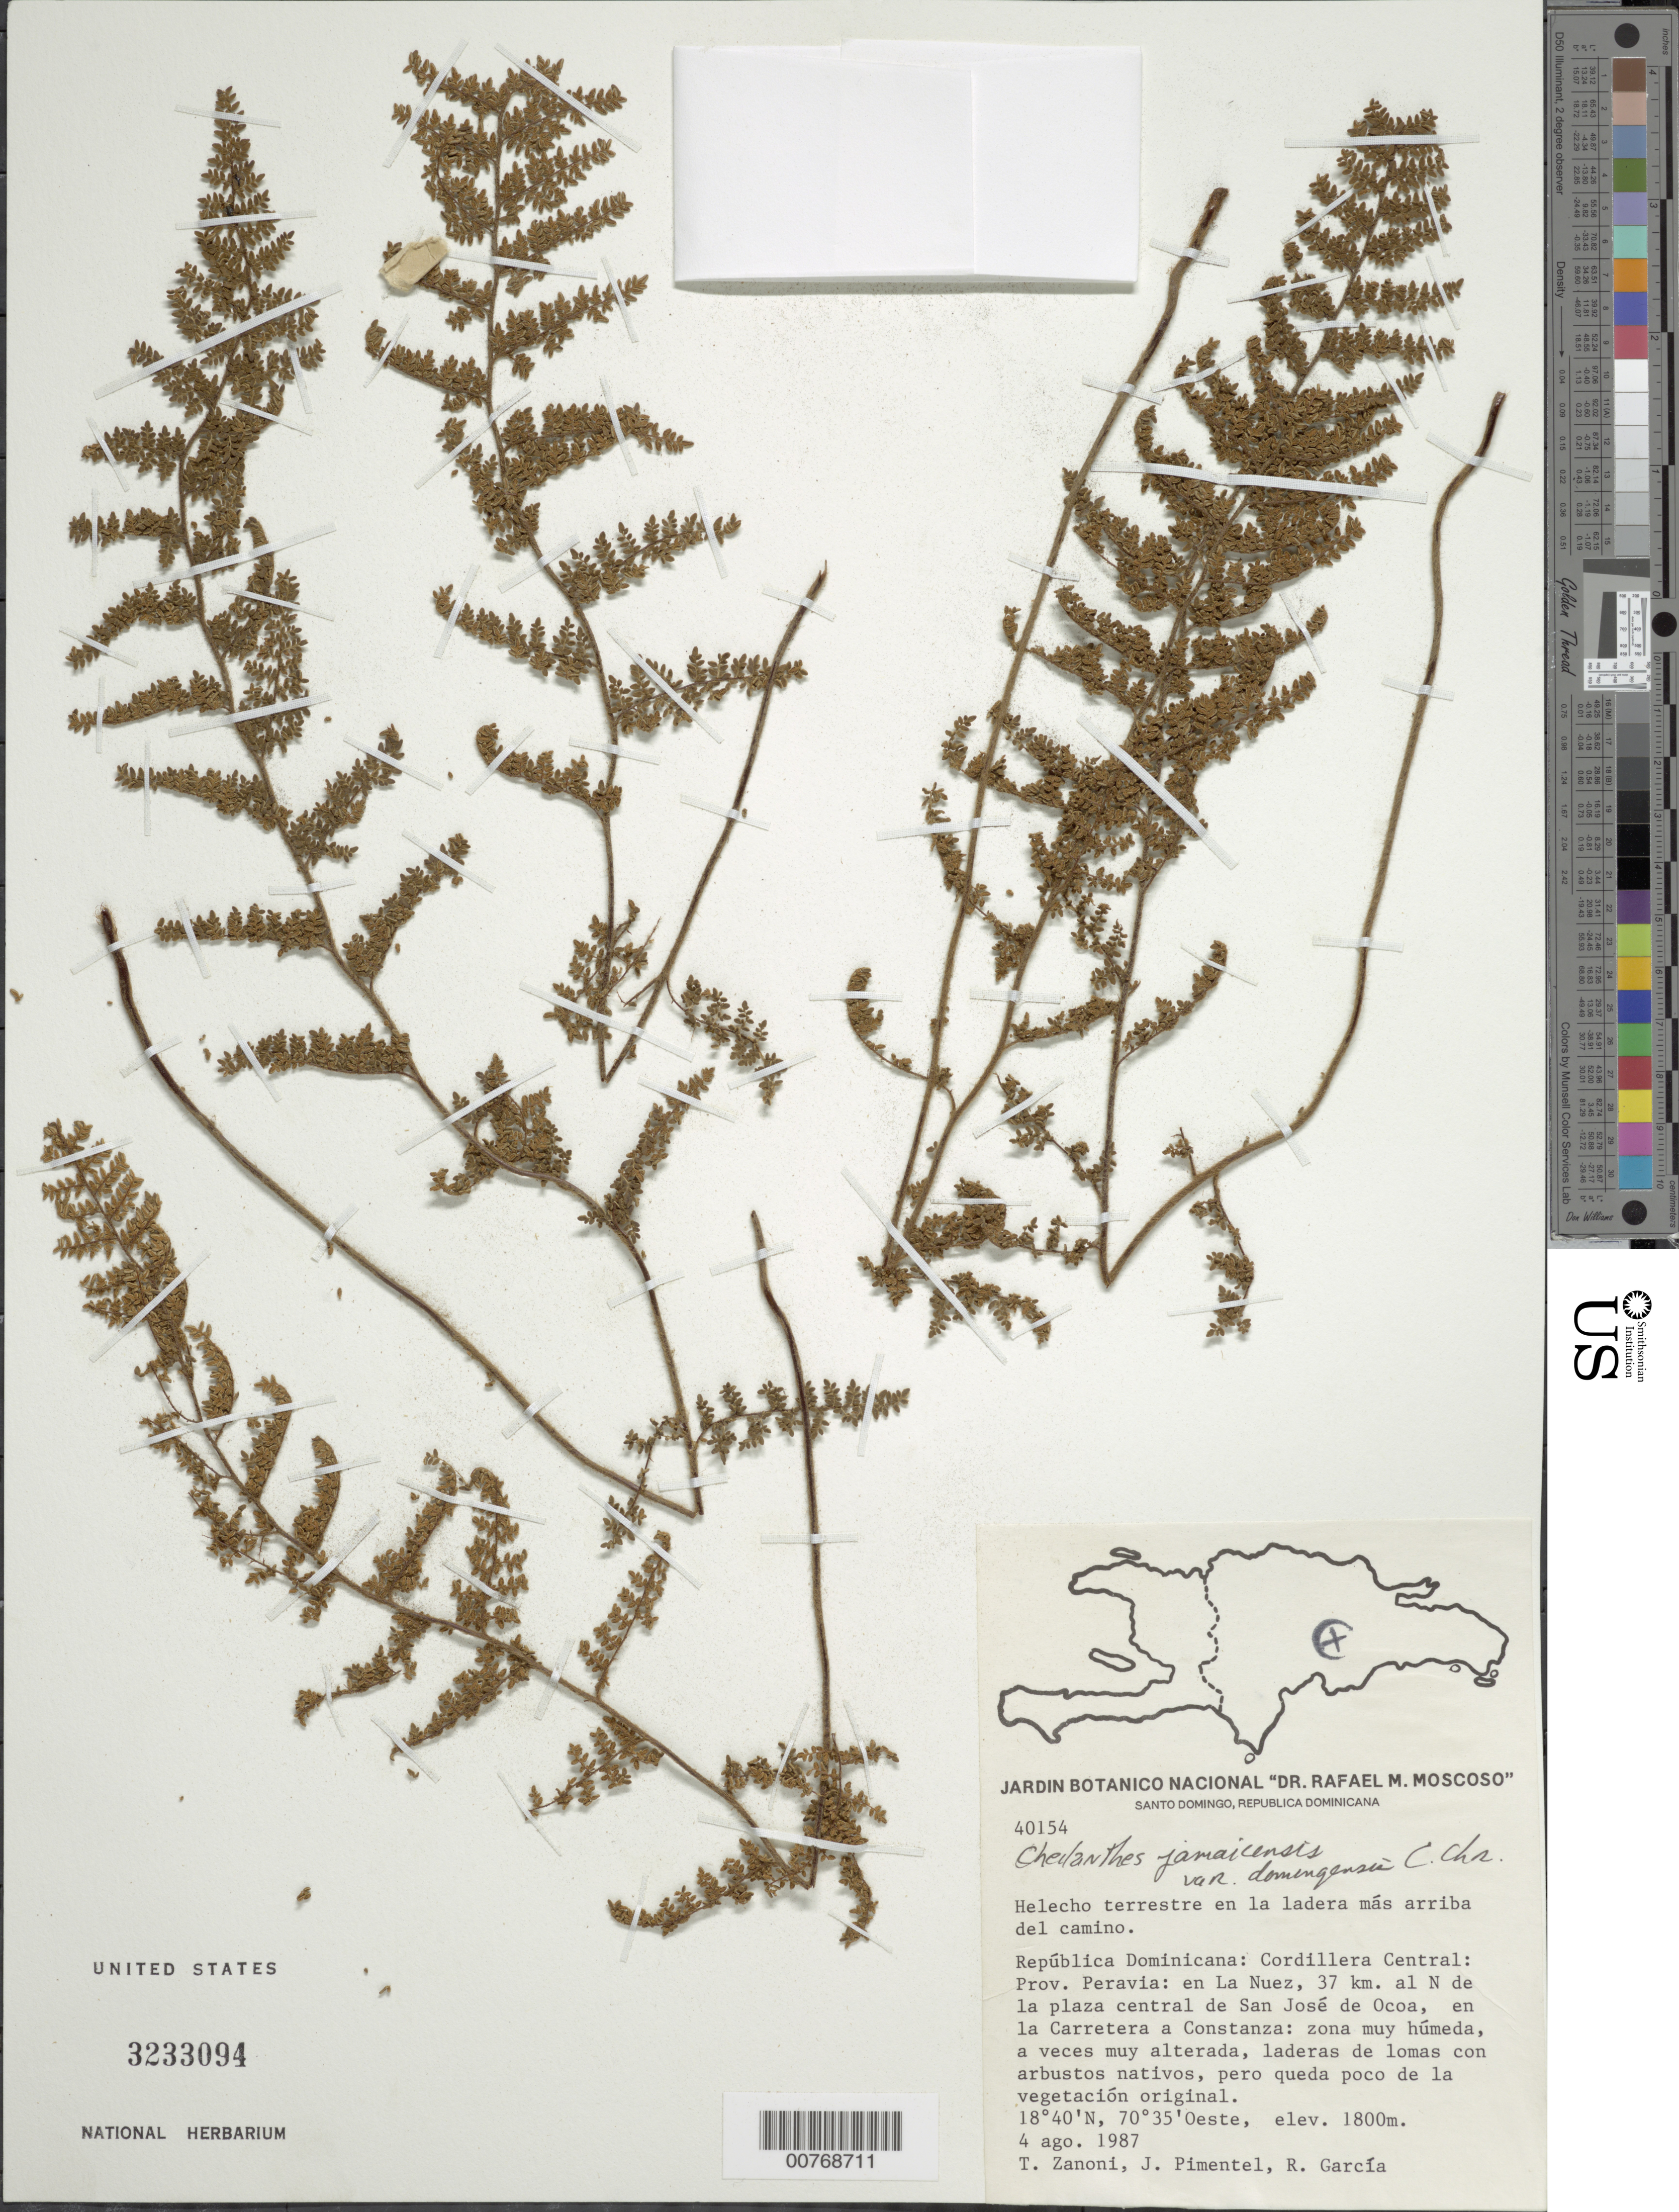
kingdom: Plantae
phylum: Tracheophyta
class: Polypodiopsida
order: Polypodiales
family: Pteridaceae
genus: Myriopteris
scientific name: Myriopteris jamaicensis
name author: (Maxon) Grusz & Windham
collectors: T. A. Zanoni, J. Pimentel & R. G. García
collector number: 40154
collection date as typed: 04 Aug 1987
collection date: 1987-08-04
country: Dominican Republic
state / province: La Vega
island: Hispaniola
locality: Cordillera Central, Provincia Peravia, en la Nuez, 37 km al N de la plaza central de San José de Ocoa, en la Carretera a Constanza. Ladera más arriba del camino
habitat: Zona muy humeda, a veces muy alterada, laderas de lomas con arbustos nativos, pero queda poco de la vegetación original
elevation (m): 1800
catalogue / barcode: US 3233094